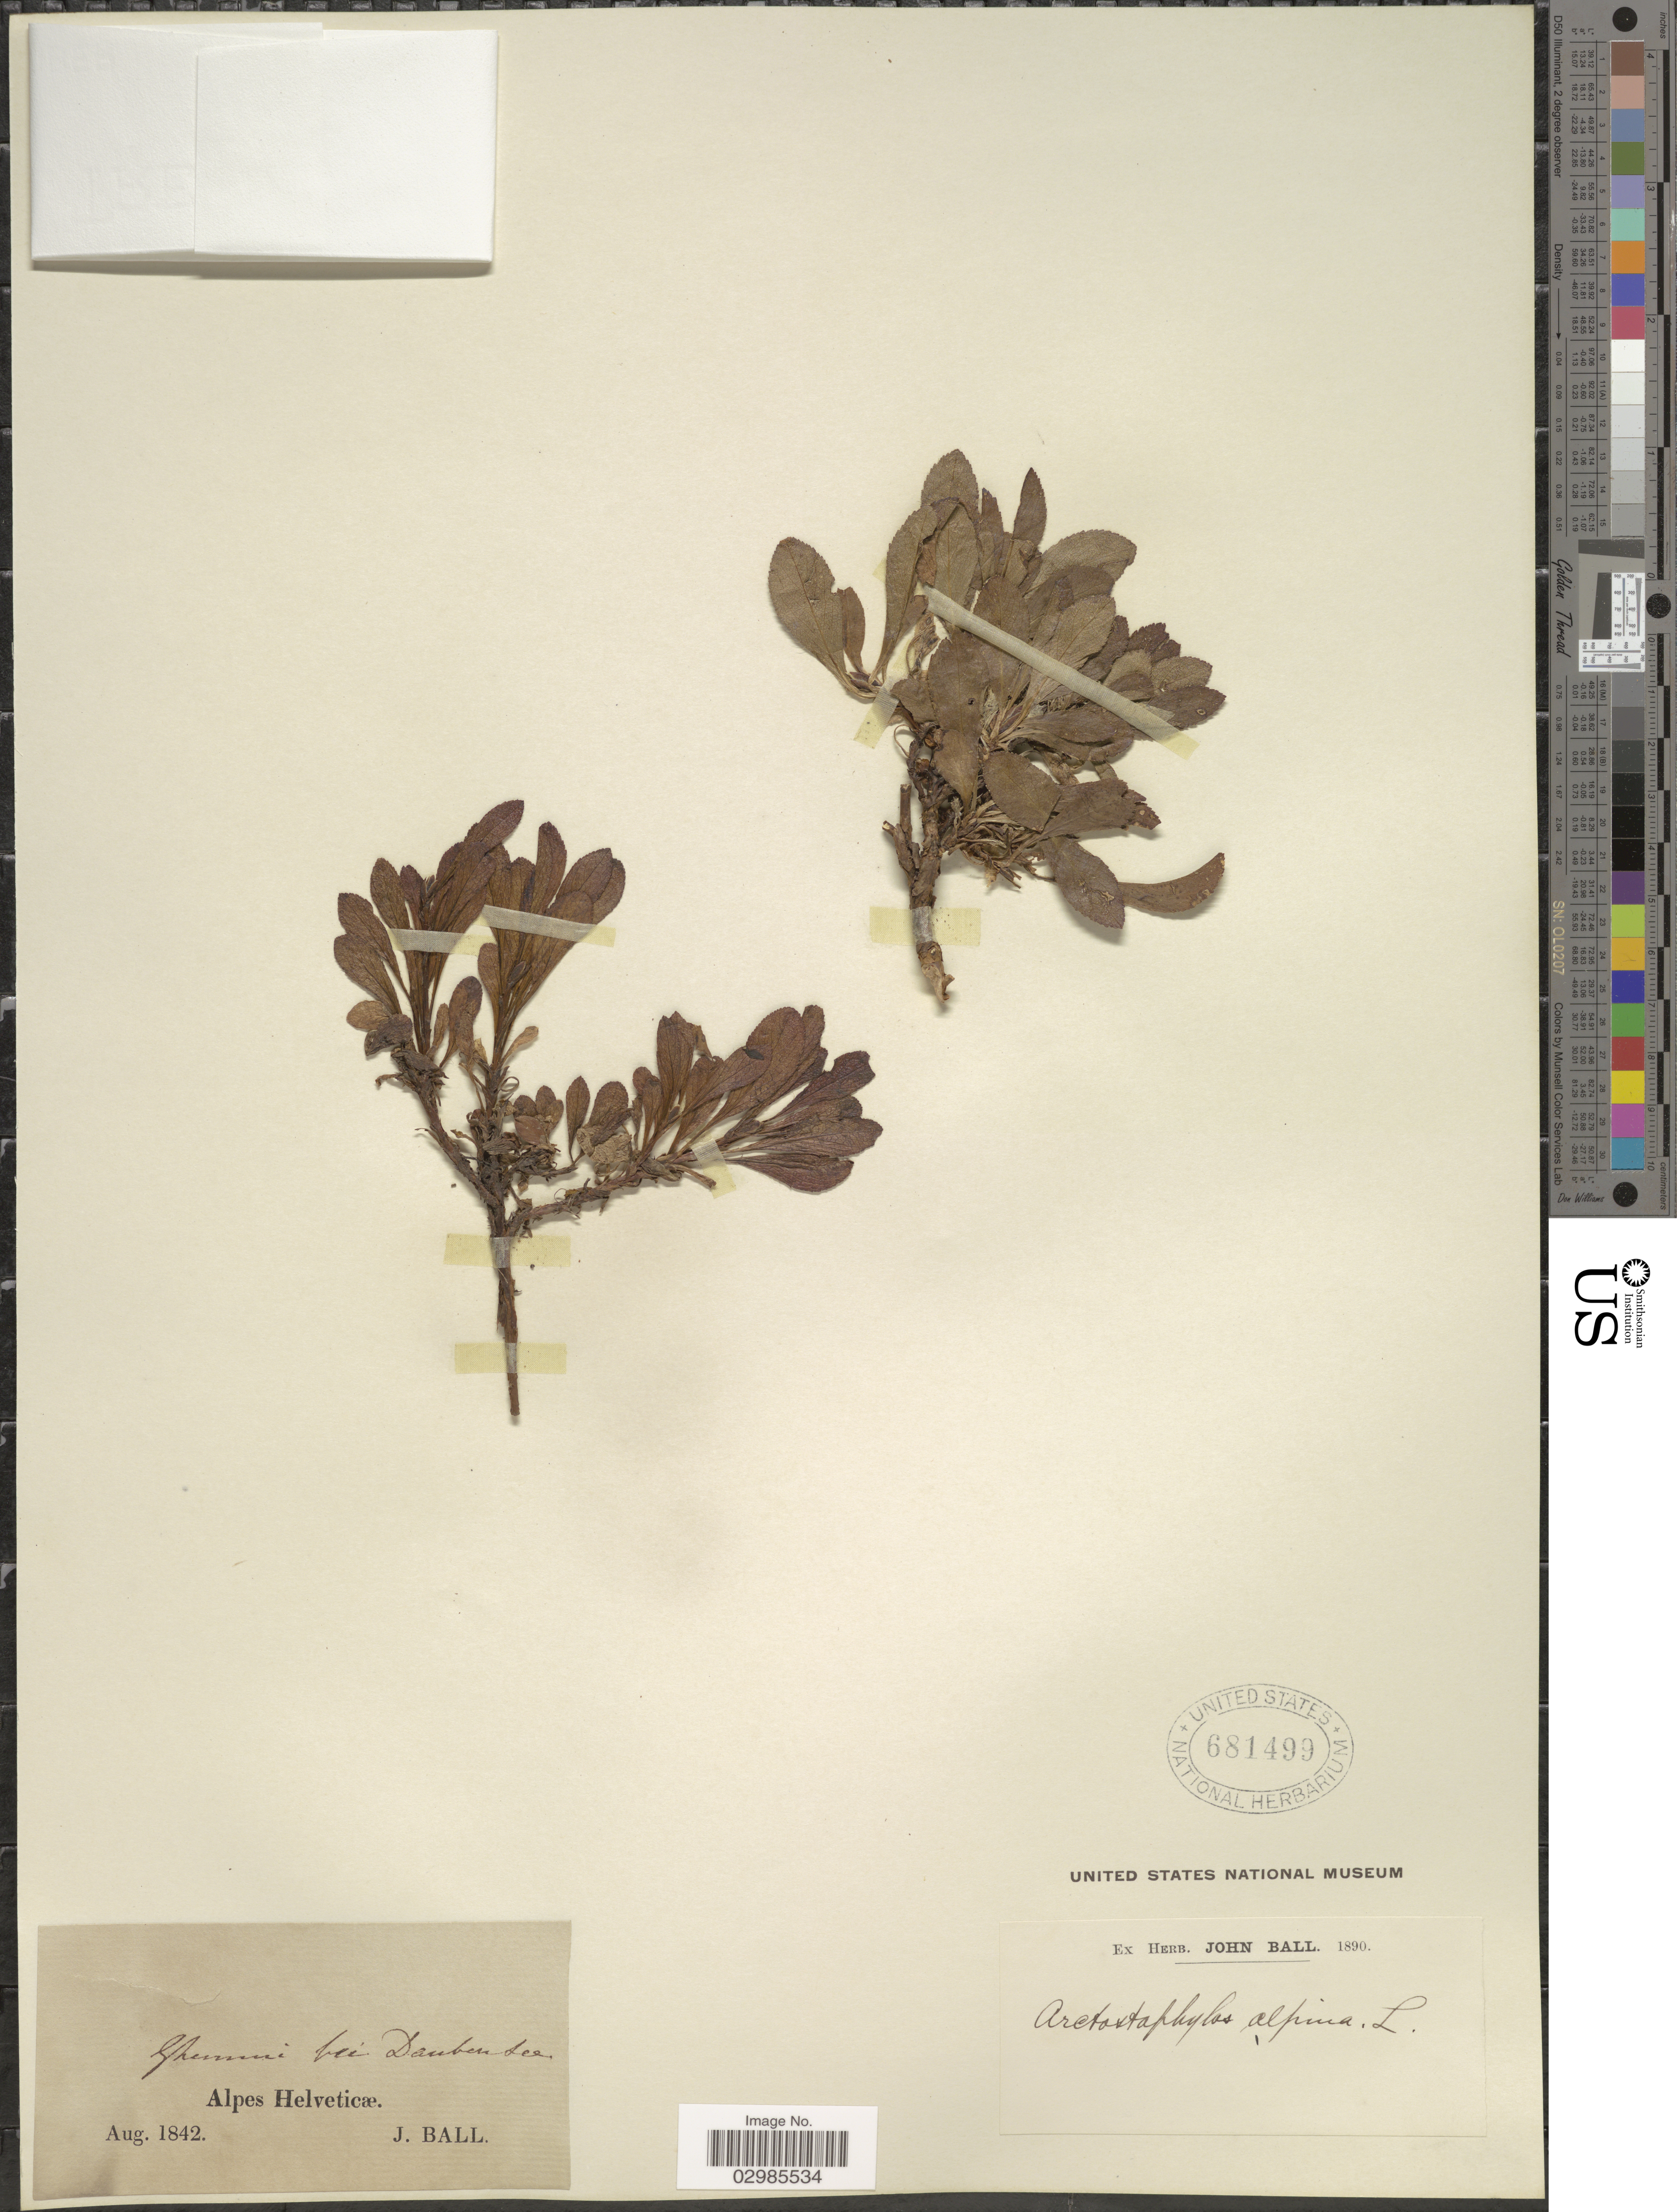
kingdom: Plantae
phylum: Tracheophyta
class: Magnoliopsida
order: Ericales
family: Ericaceae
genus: Arctostaphylos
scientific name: Arctostaphylos uva-ursi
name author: (L.) Spreng.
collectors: J. Ball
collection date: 1842-08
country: Switzerland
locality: Alpes Helveticae.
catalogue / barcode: US 681499